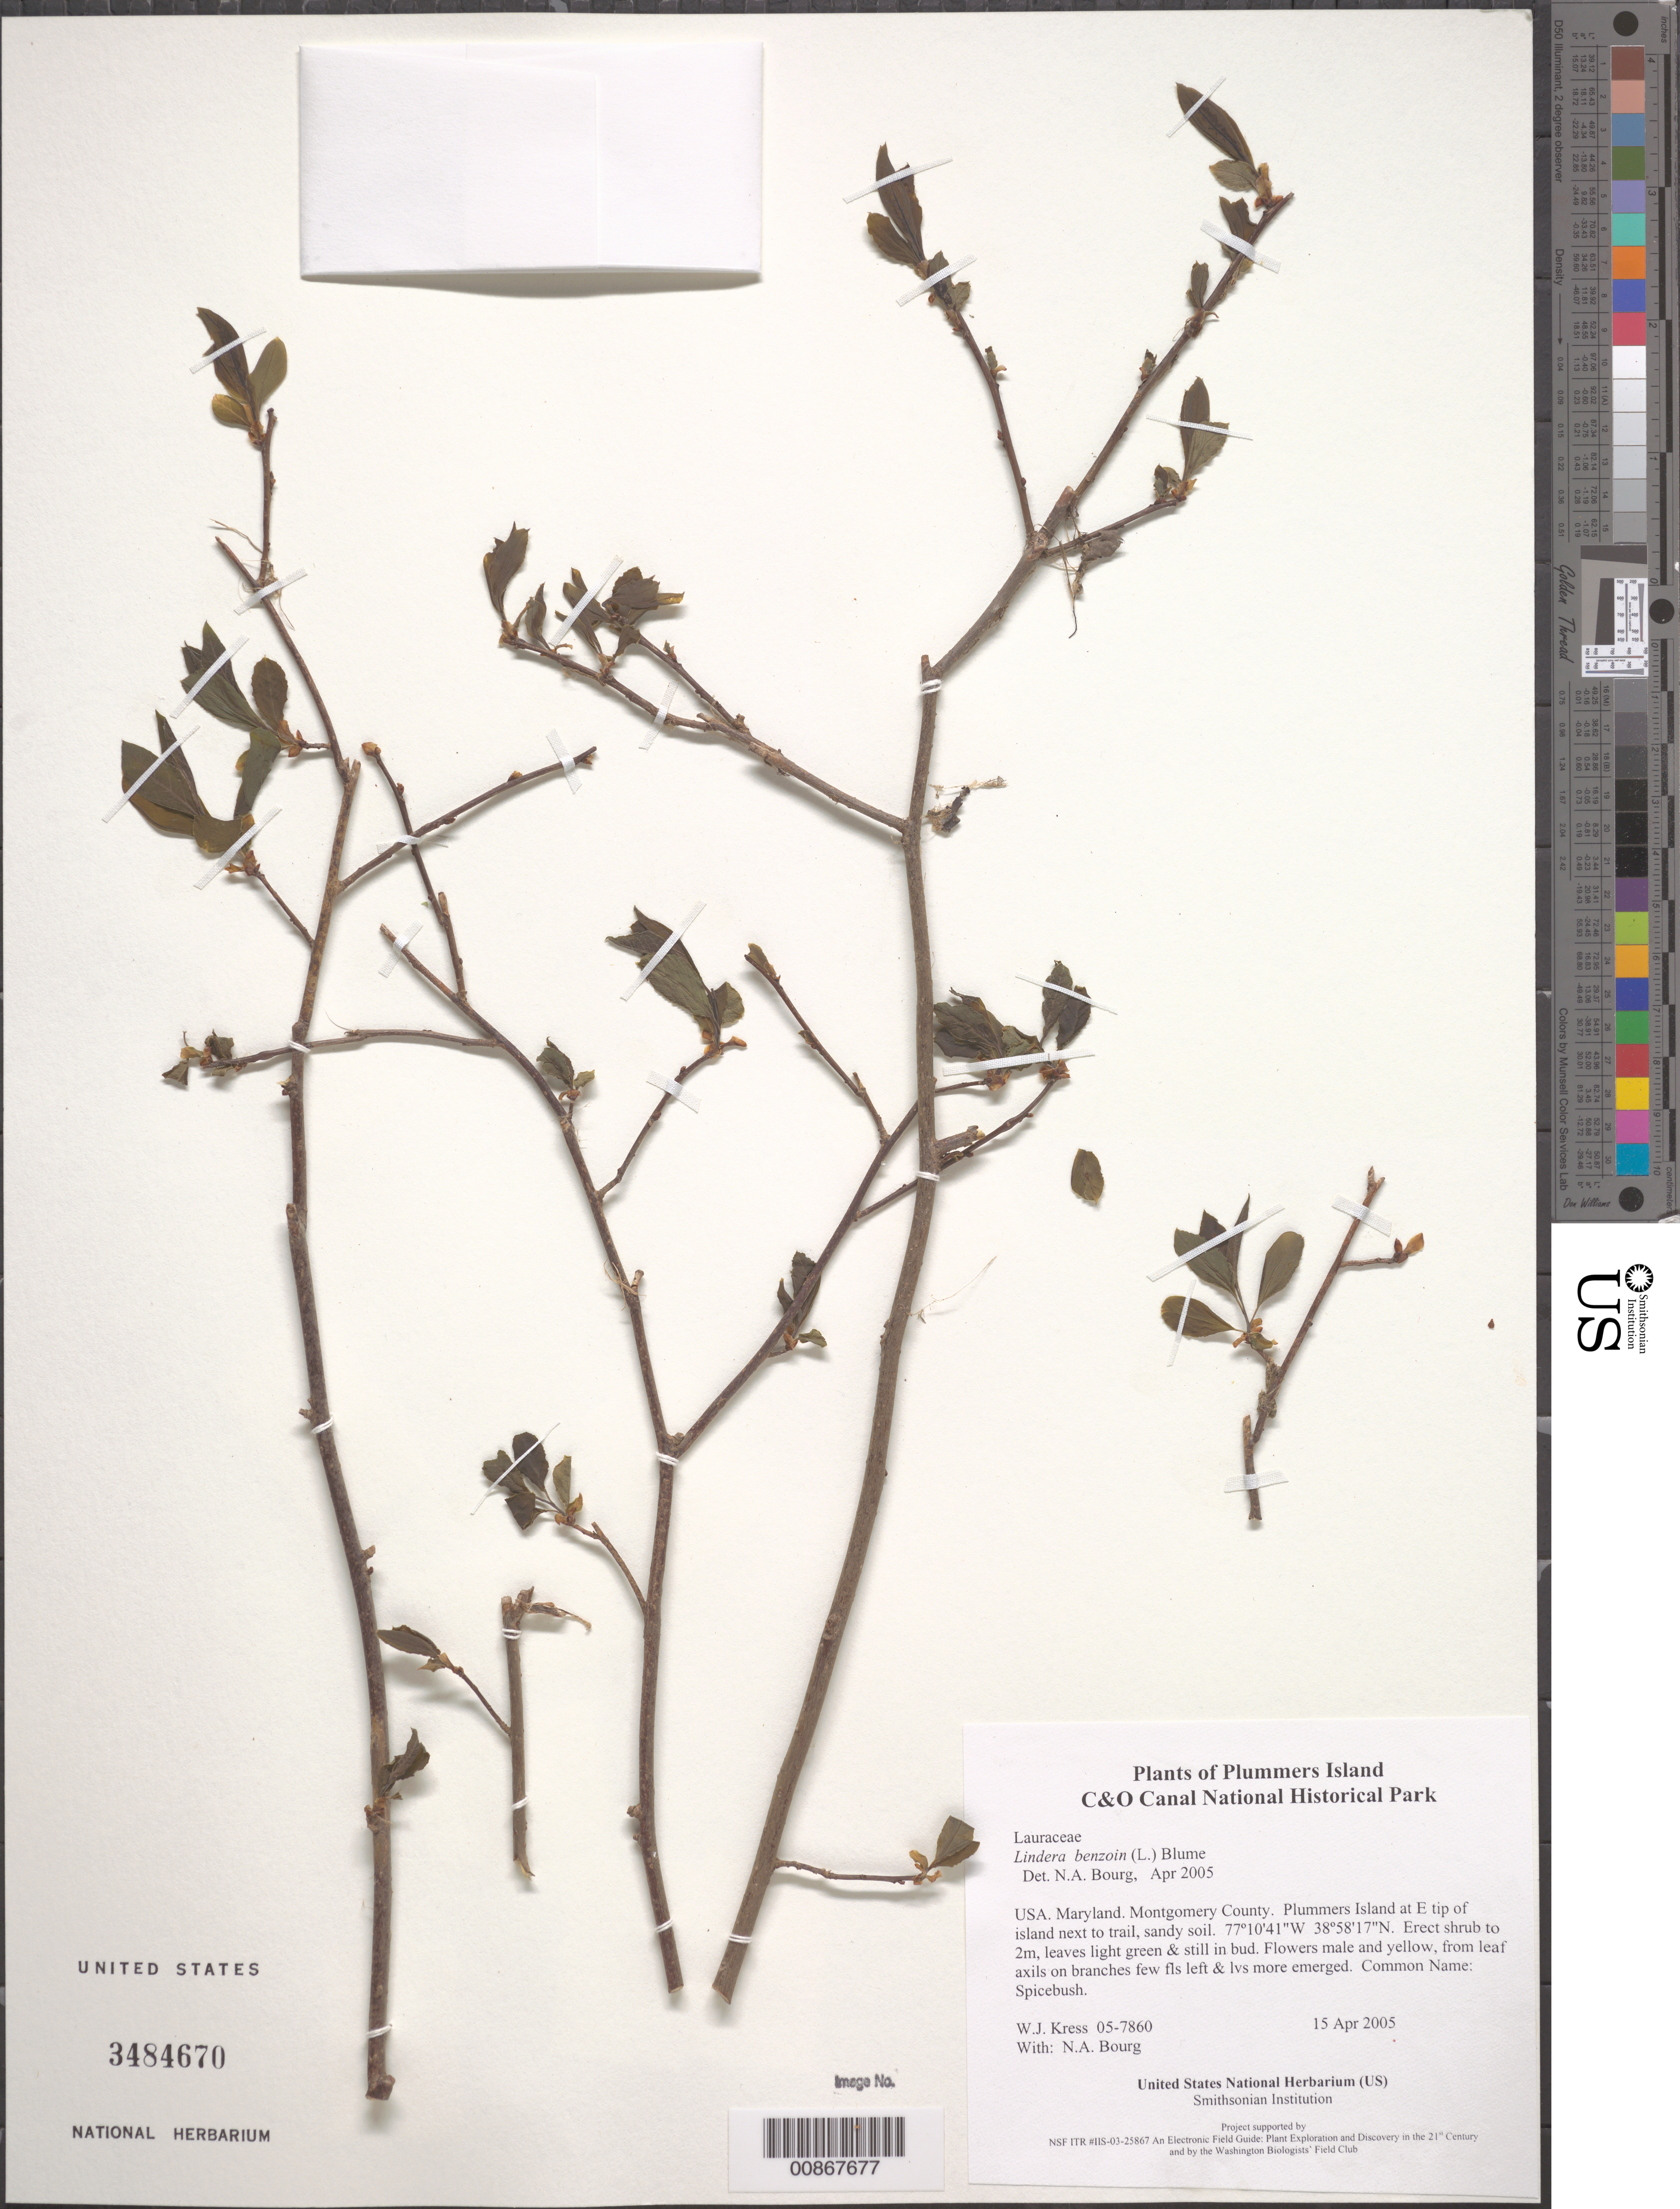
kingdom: Plantae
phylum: Tracheophyta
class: Magnoliopsida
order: Laurales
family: Lauraceae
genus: Lindera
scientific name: Lindera benzoin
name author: (L.) Blume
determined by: Bourg, N. A.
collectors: W. J. Kress & N. A. Bourg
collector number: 05-7860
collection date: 2005-04-15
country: United States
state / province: Maryland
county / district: Montgomery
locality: Chesapeake and Ohio Canal National Historical Park, Plummers Island at E tip of island next to trail, sandy soil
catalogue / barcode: US 3484670